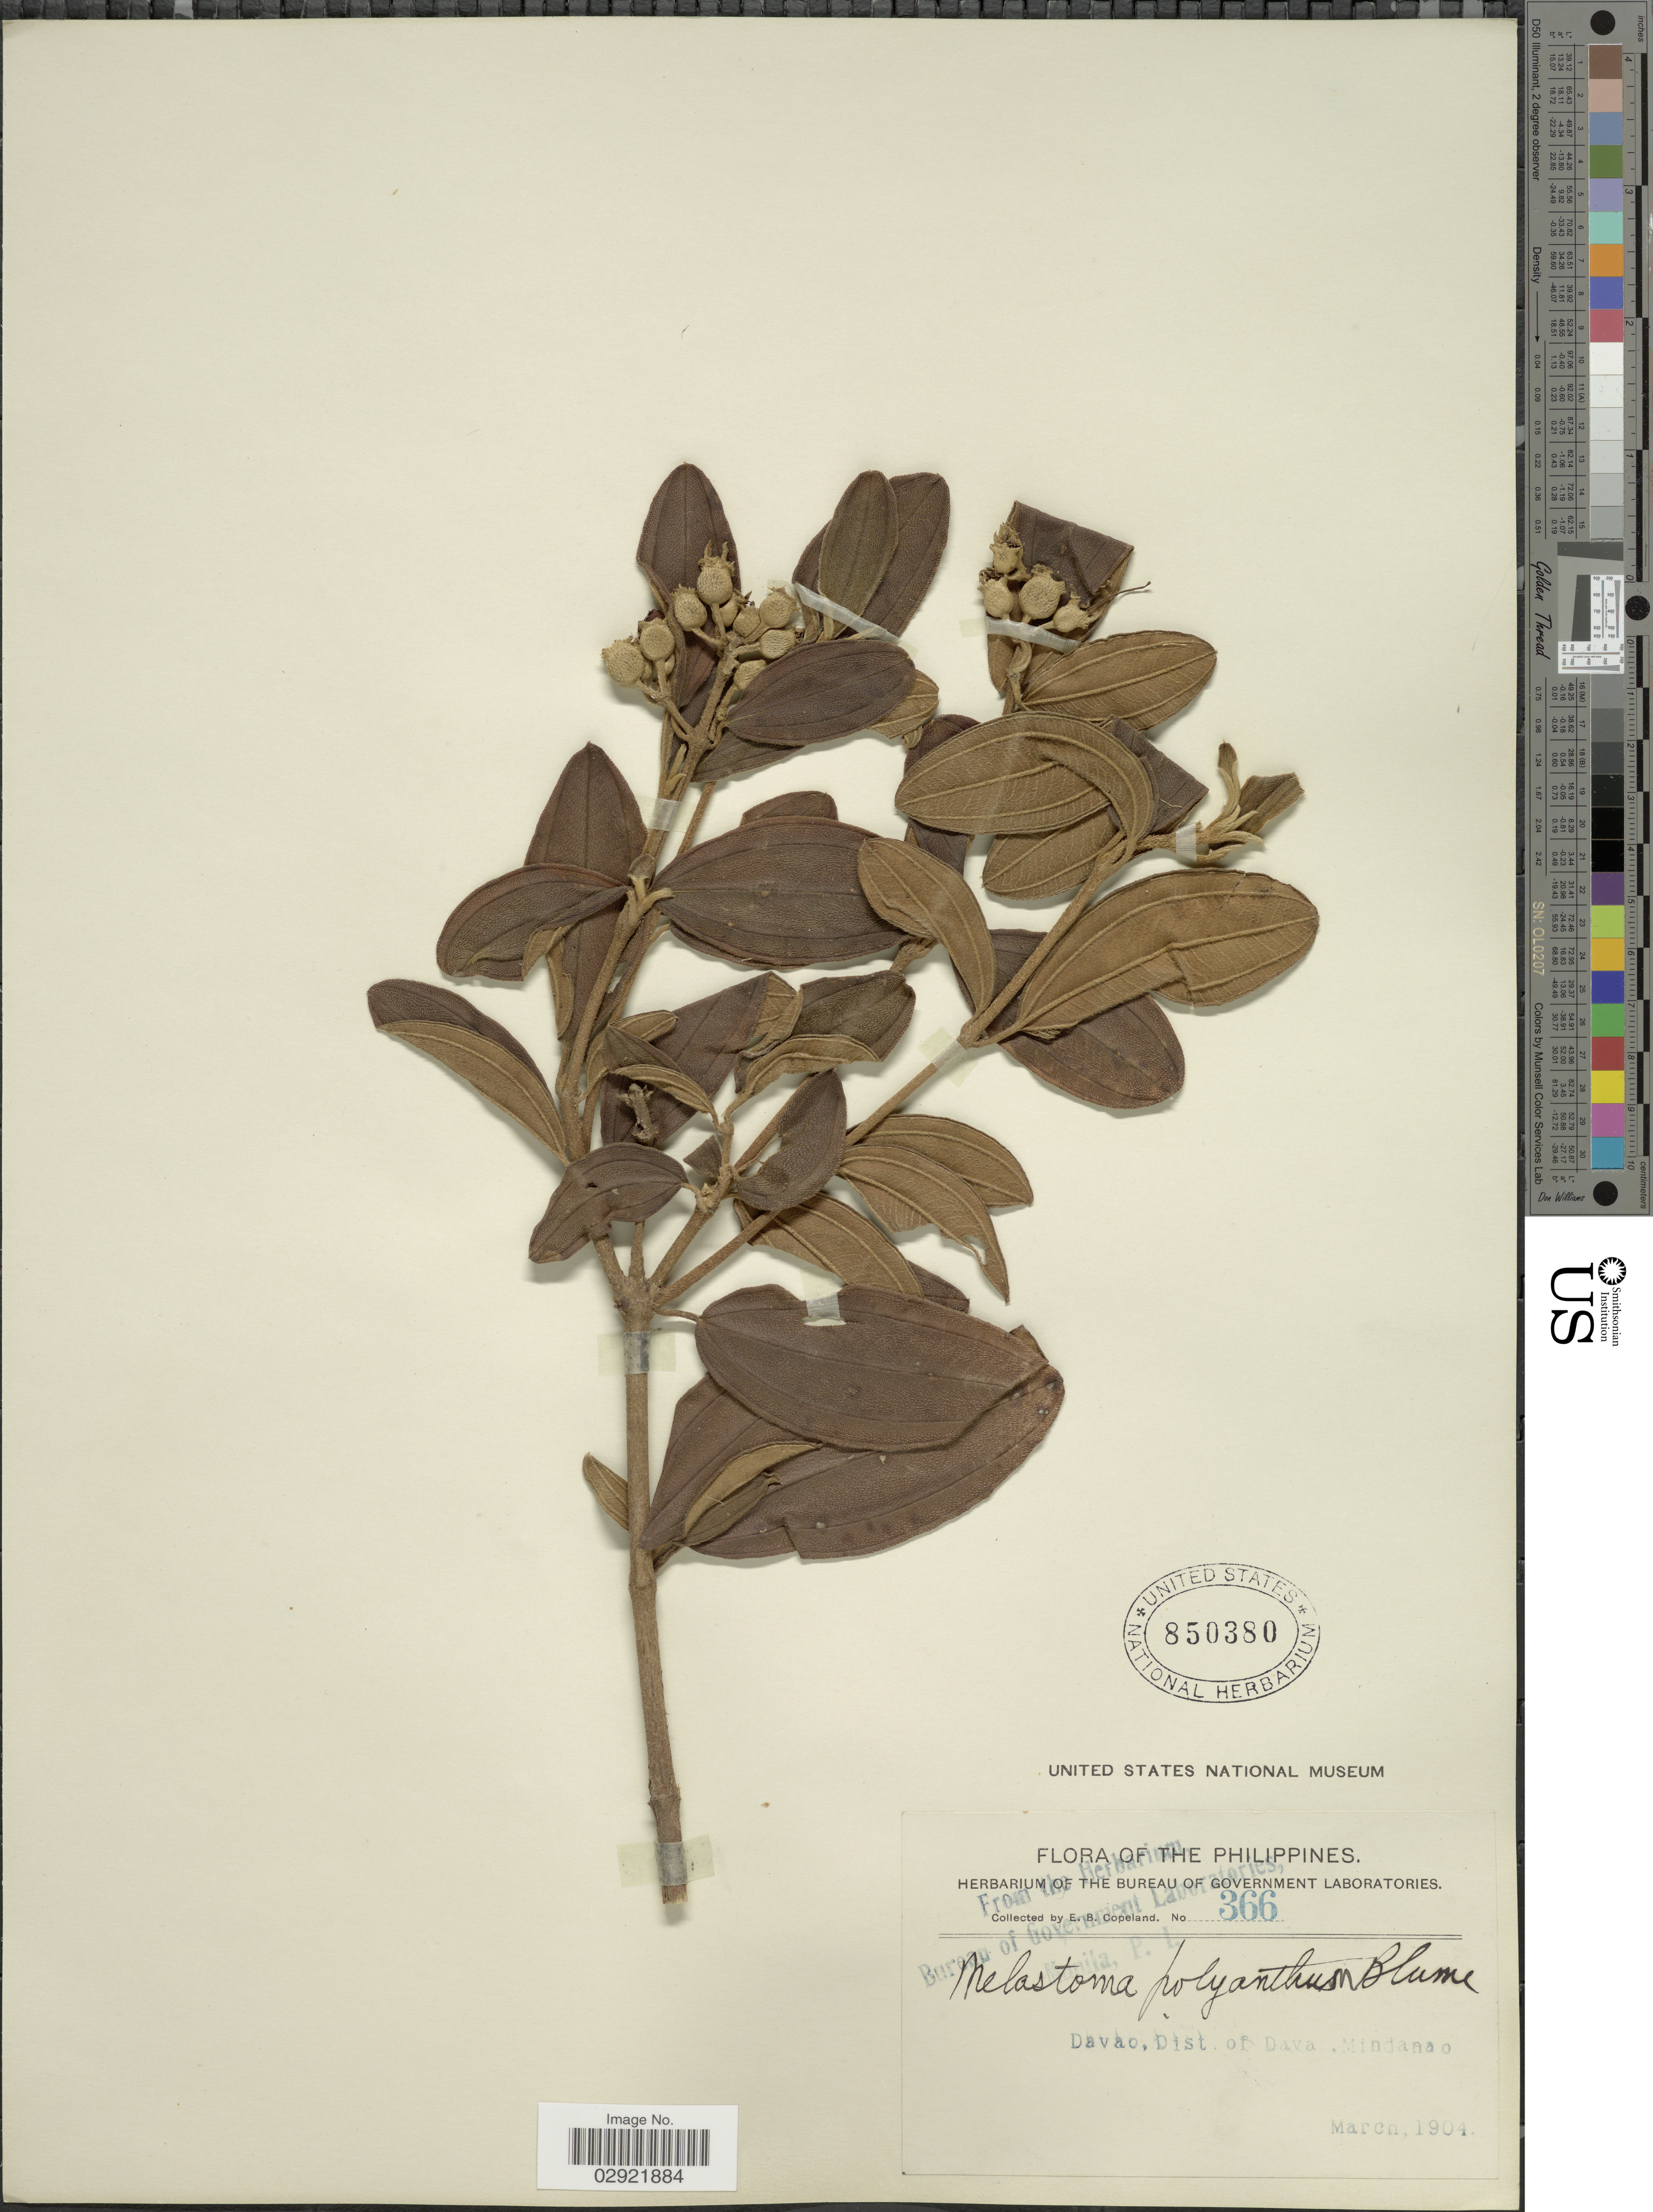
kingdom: Plantae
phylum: Tracheophyta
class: Magnoliopsida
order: Myrtales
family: Melastomataceae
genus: Melastoma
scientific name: Melastoma malabathricum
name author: L.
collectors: E. B. Copeland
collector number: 366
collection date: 1904-03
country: Philippines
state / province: Davao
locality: Davao, Dist. of Davao, Mindanao.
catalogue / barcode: US 850380